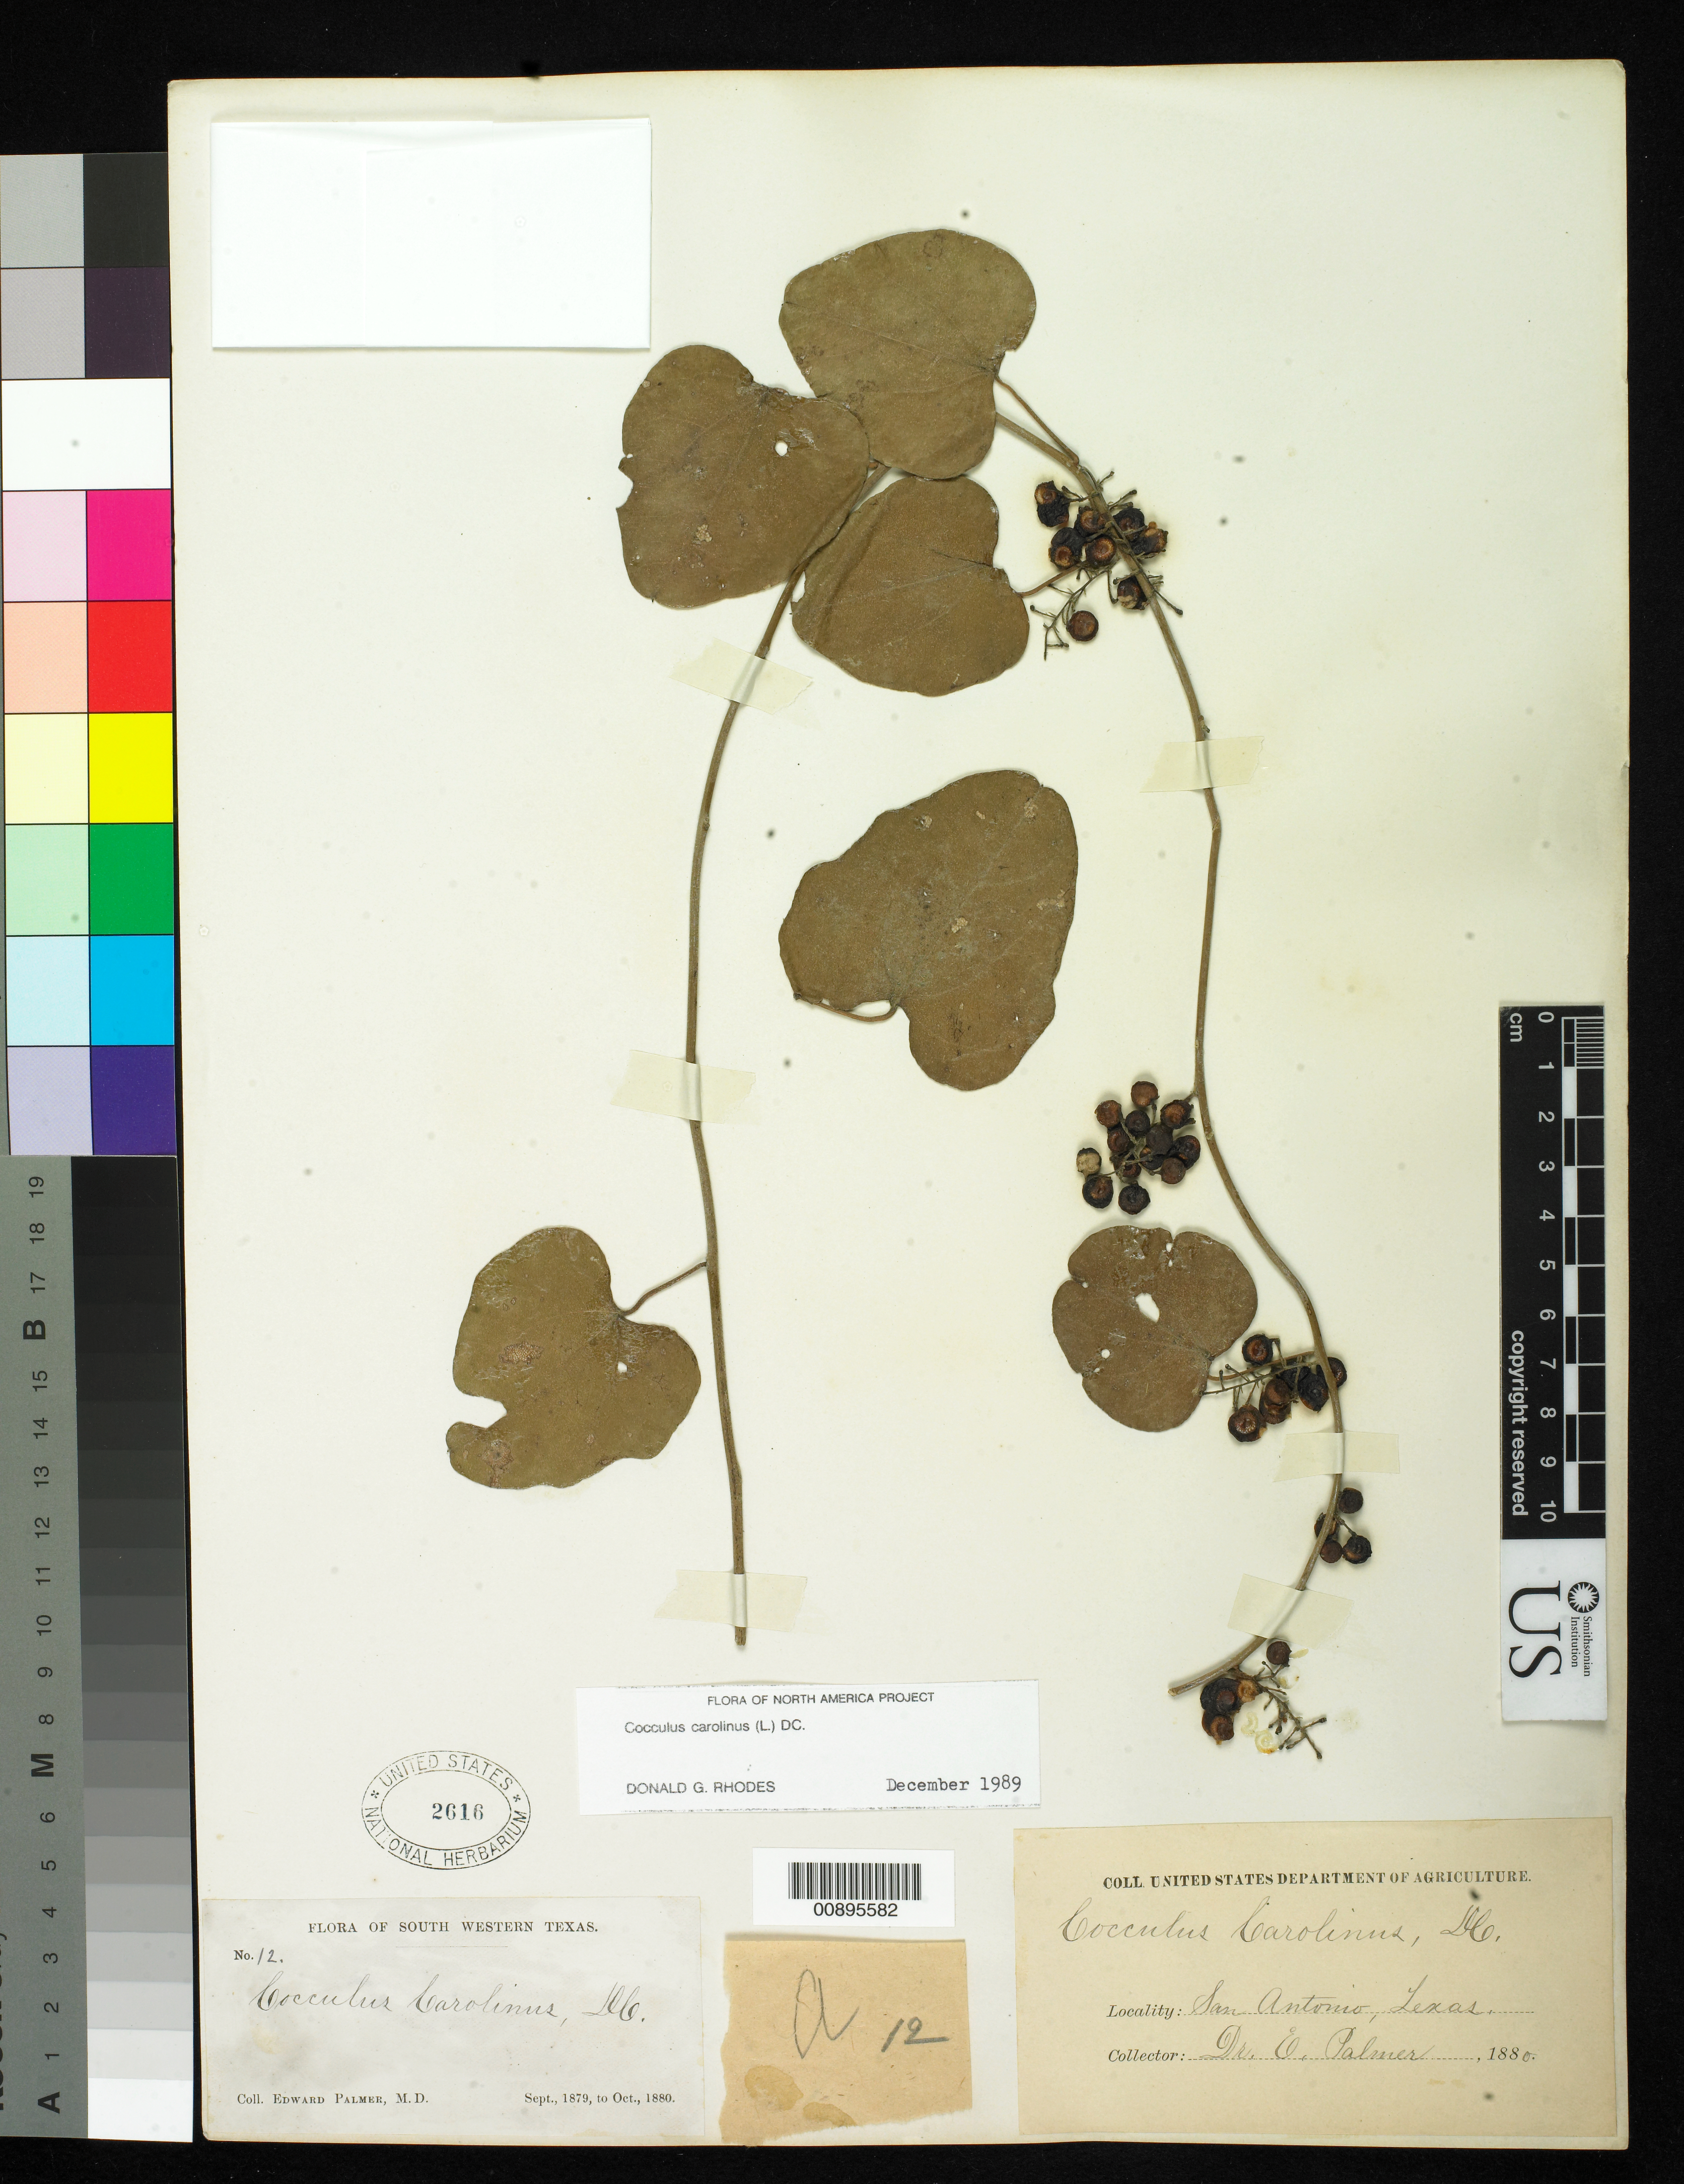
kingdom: Plantae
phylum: Tracheophyta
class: Magnoliopsida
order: Ranunculales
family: Menispermaceae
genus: Cocculus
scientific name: Cocculus carolinus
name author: (L.) DC.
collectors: E. Palmer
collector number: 12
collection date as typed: Sep 1879 to -- Oct 1880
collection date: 1879-09/1880-10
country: United States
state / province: Texas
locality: San Antonio, Texas.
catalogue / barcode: US 2616